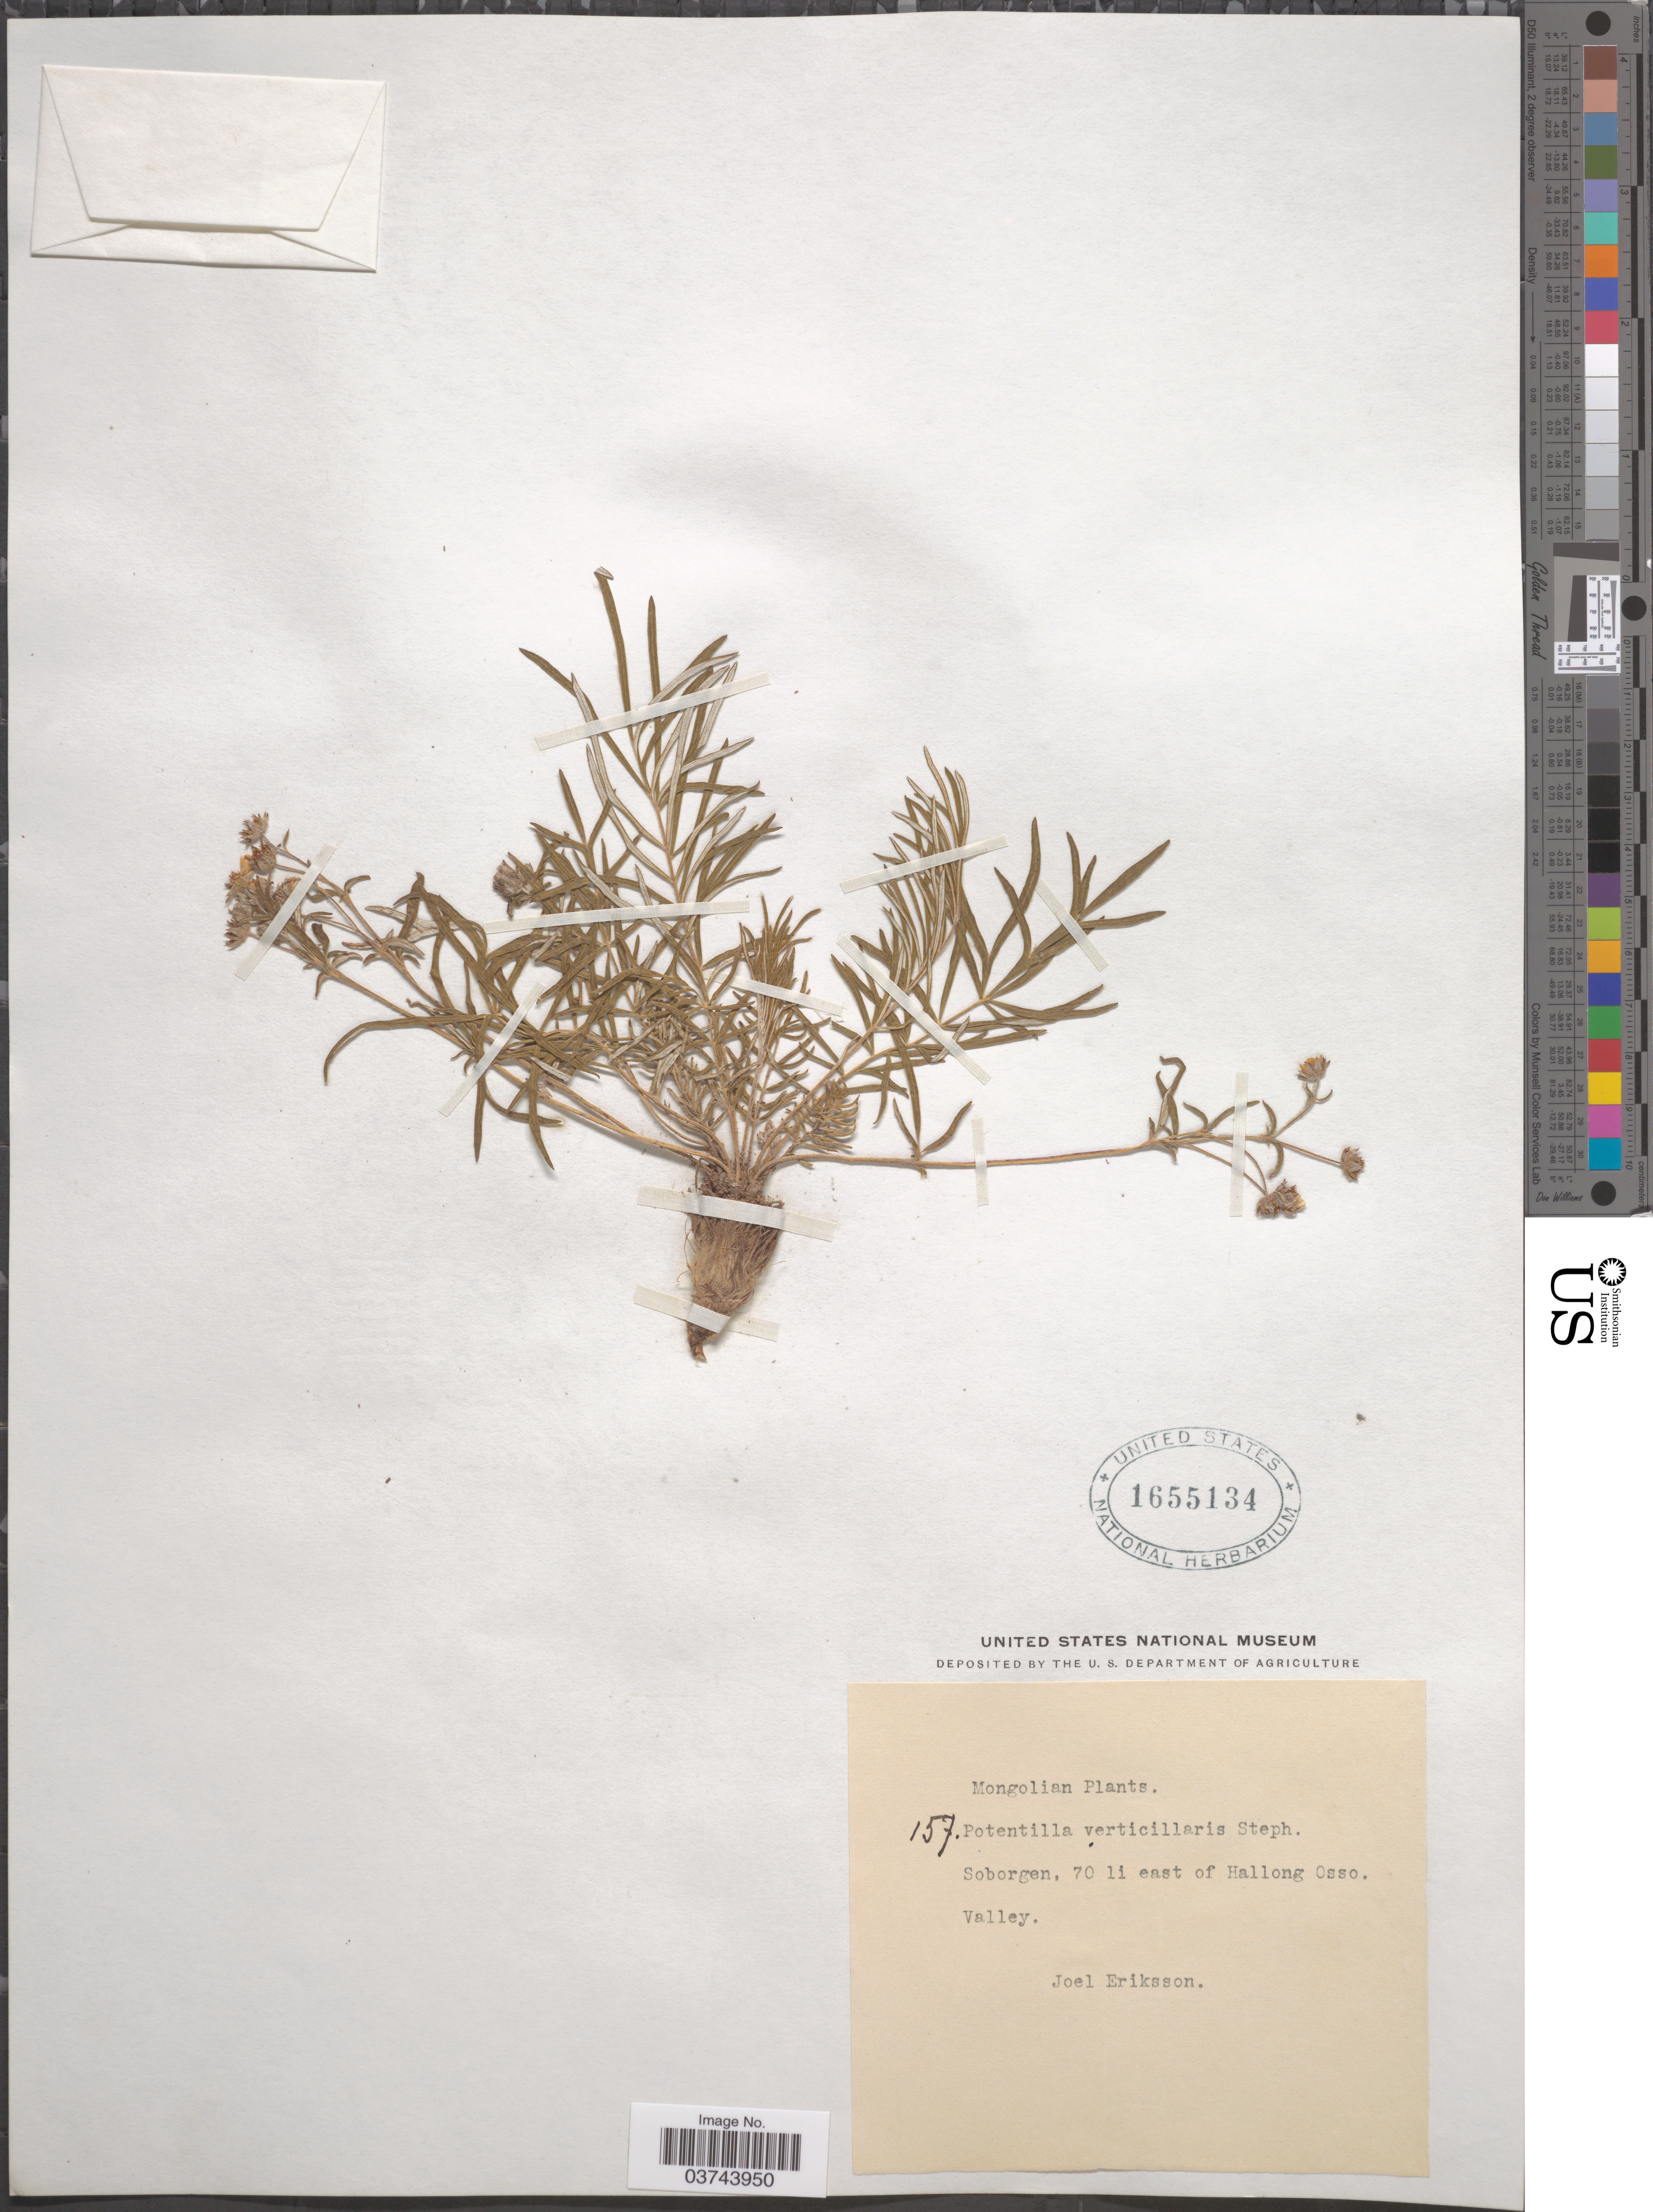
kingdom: Plantae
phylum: Tracheophyta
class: Magnoliopsida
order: Rosales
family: Rosaceae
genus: Potentilla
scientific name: Potentilla verticillaris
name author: Stephan ex Willd.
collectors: J. Eriksson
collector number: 157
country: Mongolia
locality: Soborgen, 70 li east of Hallong Osso.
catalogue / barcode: US 1655134